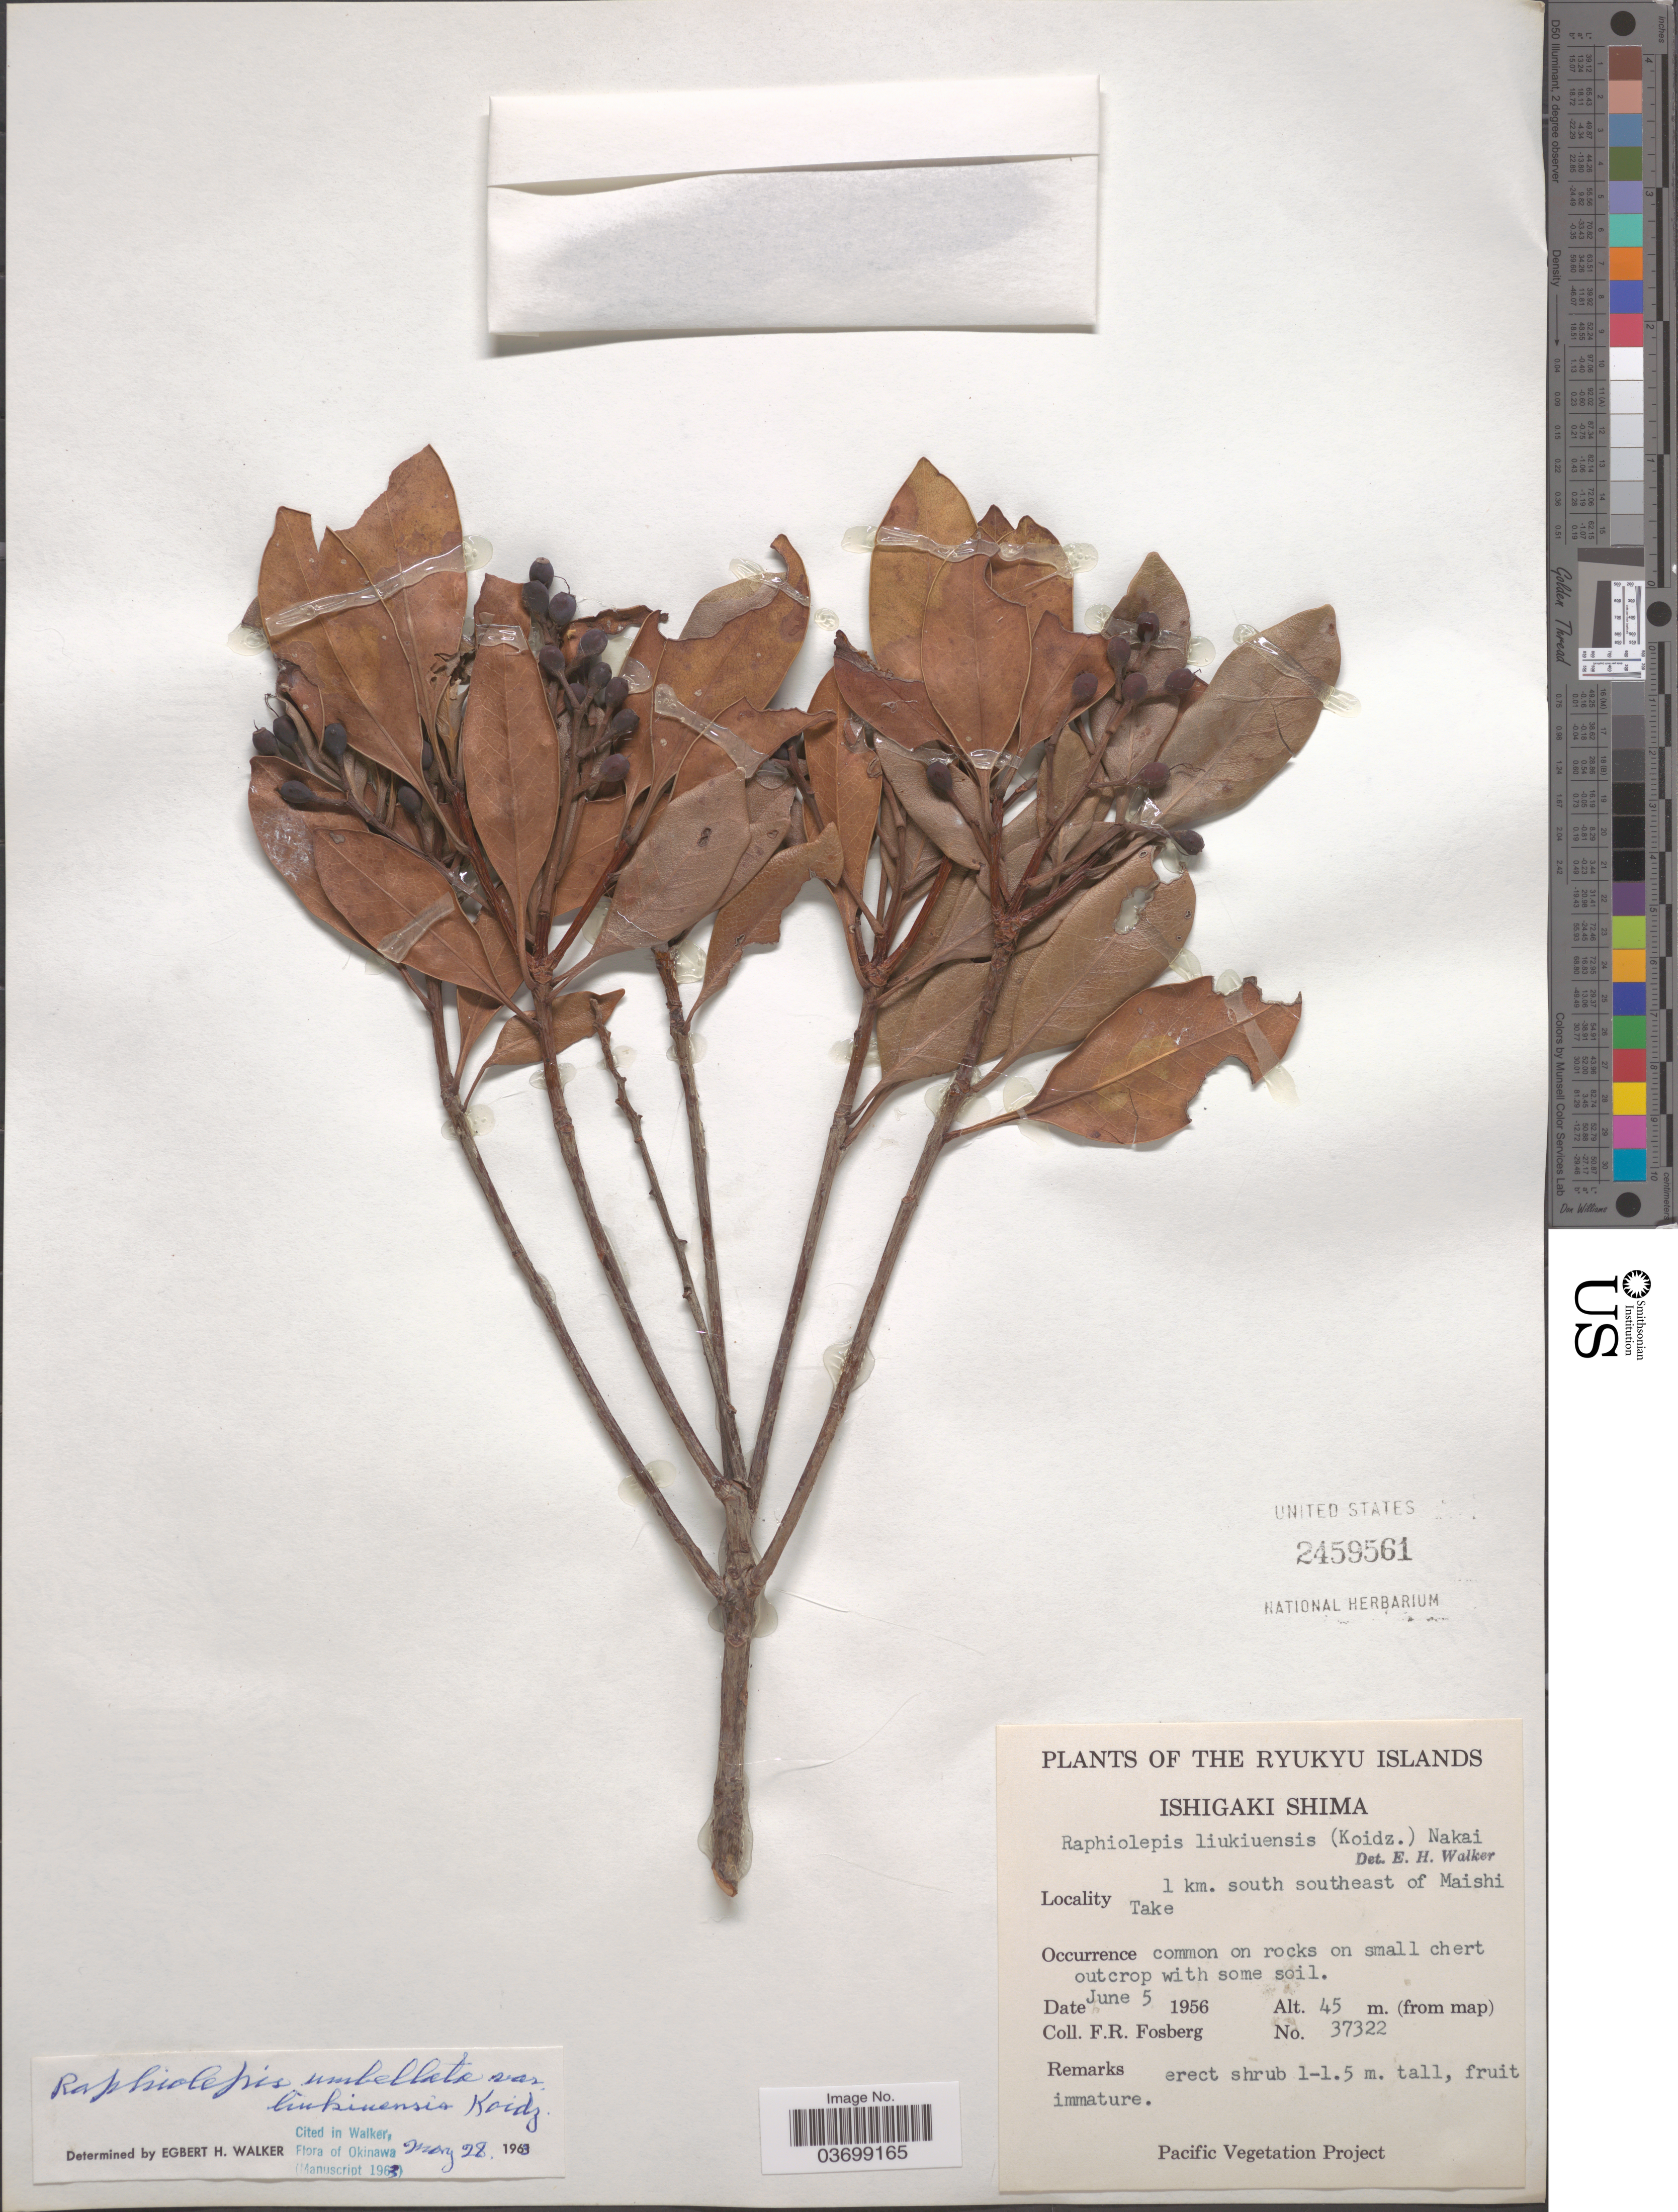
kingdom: Plantae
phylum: Tracheophyta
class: Magnoliopsida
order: Rosales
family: Rosaceae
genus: Rhaphiolepis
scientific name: Rhaphiolepis umbellata var. liukiuensis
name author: Koidz.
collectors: F. R. Fosberg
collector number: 37322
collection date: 1956-06-05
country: Japan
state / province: Okinawa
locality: The Ryukyu Islands. Ishigaki Shima. 1 km. south southeast of Maishi Take.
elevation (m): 45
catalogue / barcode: US 2459561